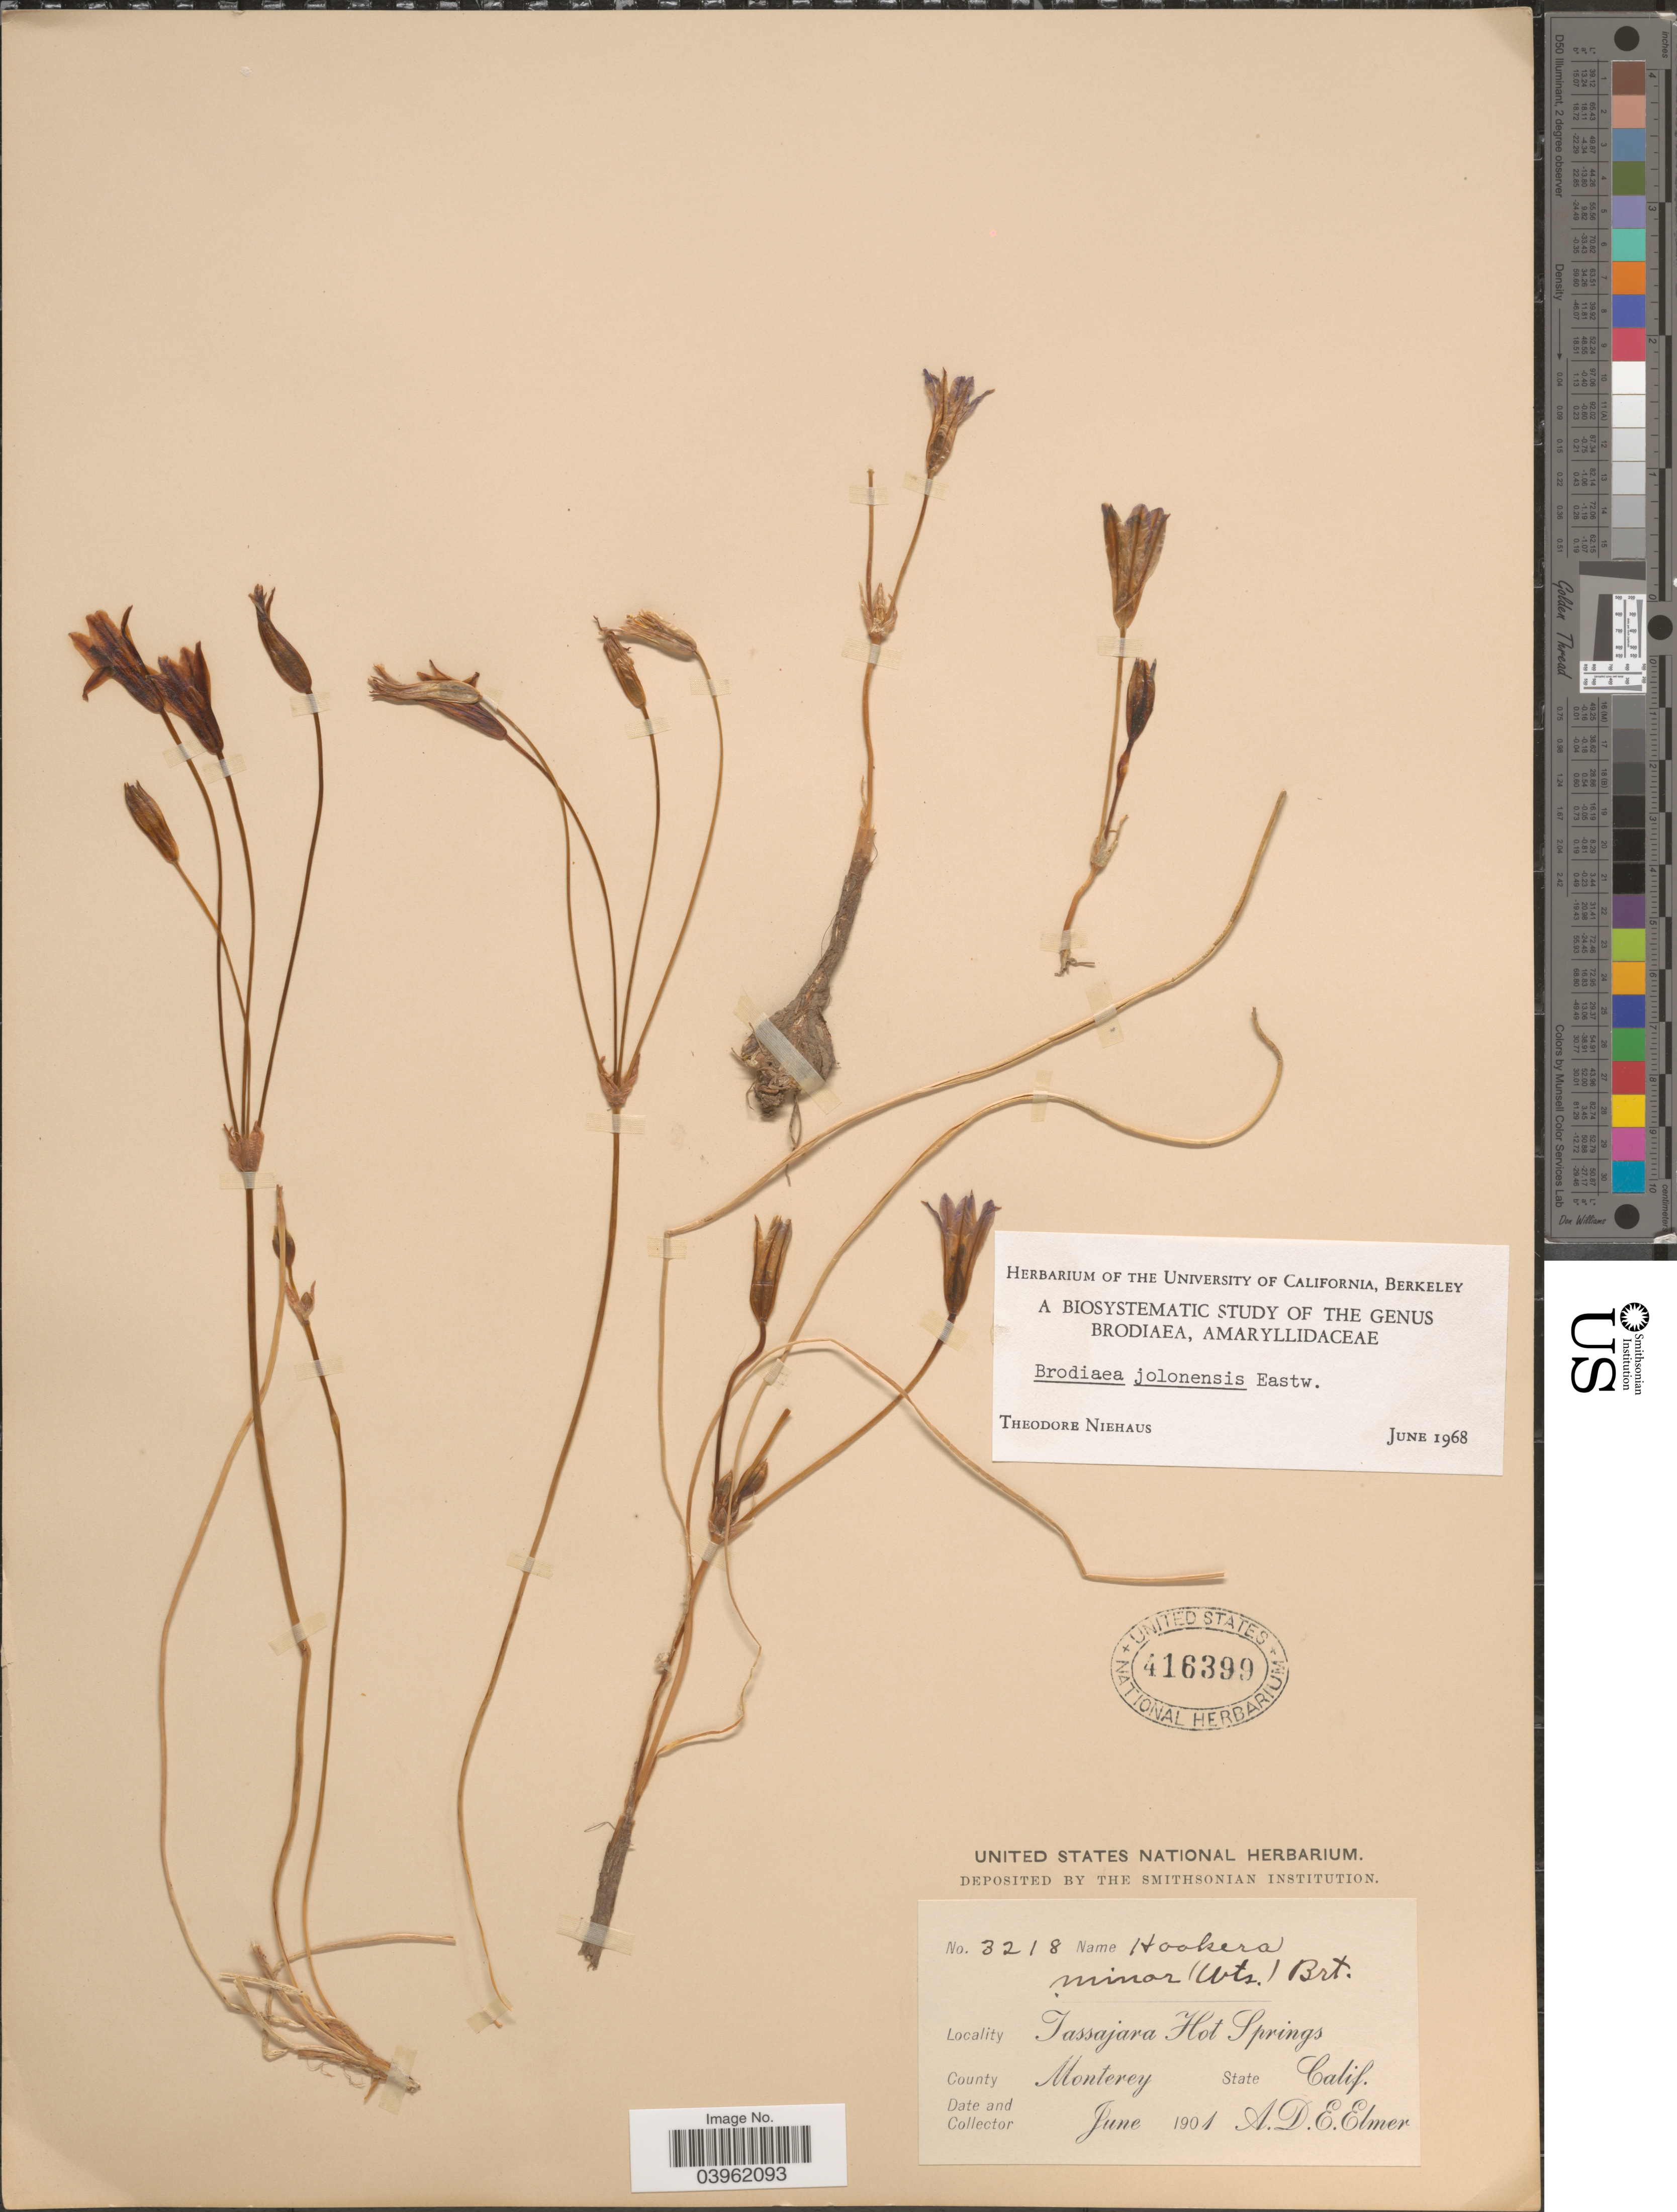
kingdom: Plantae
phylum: Tracheophyta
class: Liliopsida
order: Asparagales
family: Asparagaceae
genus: Brodiaea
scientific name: Brodiaea jolonensis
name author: Eastw.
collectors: A. D. E. Elmer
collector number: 3218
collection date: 1904-06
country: United States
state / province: California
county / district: Monterey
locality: Tassajara Hot Springs. County Monterey.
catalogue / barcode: US 416399